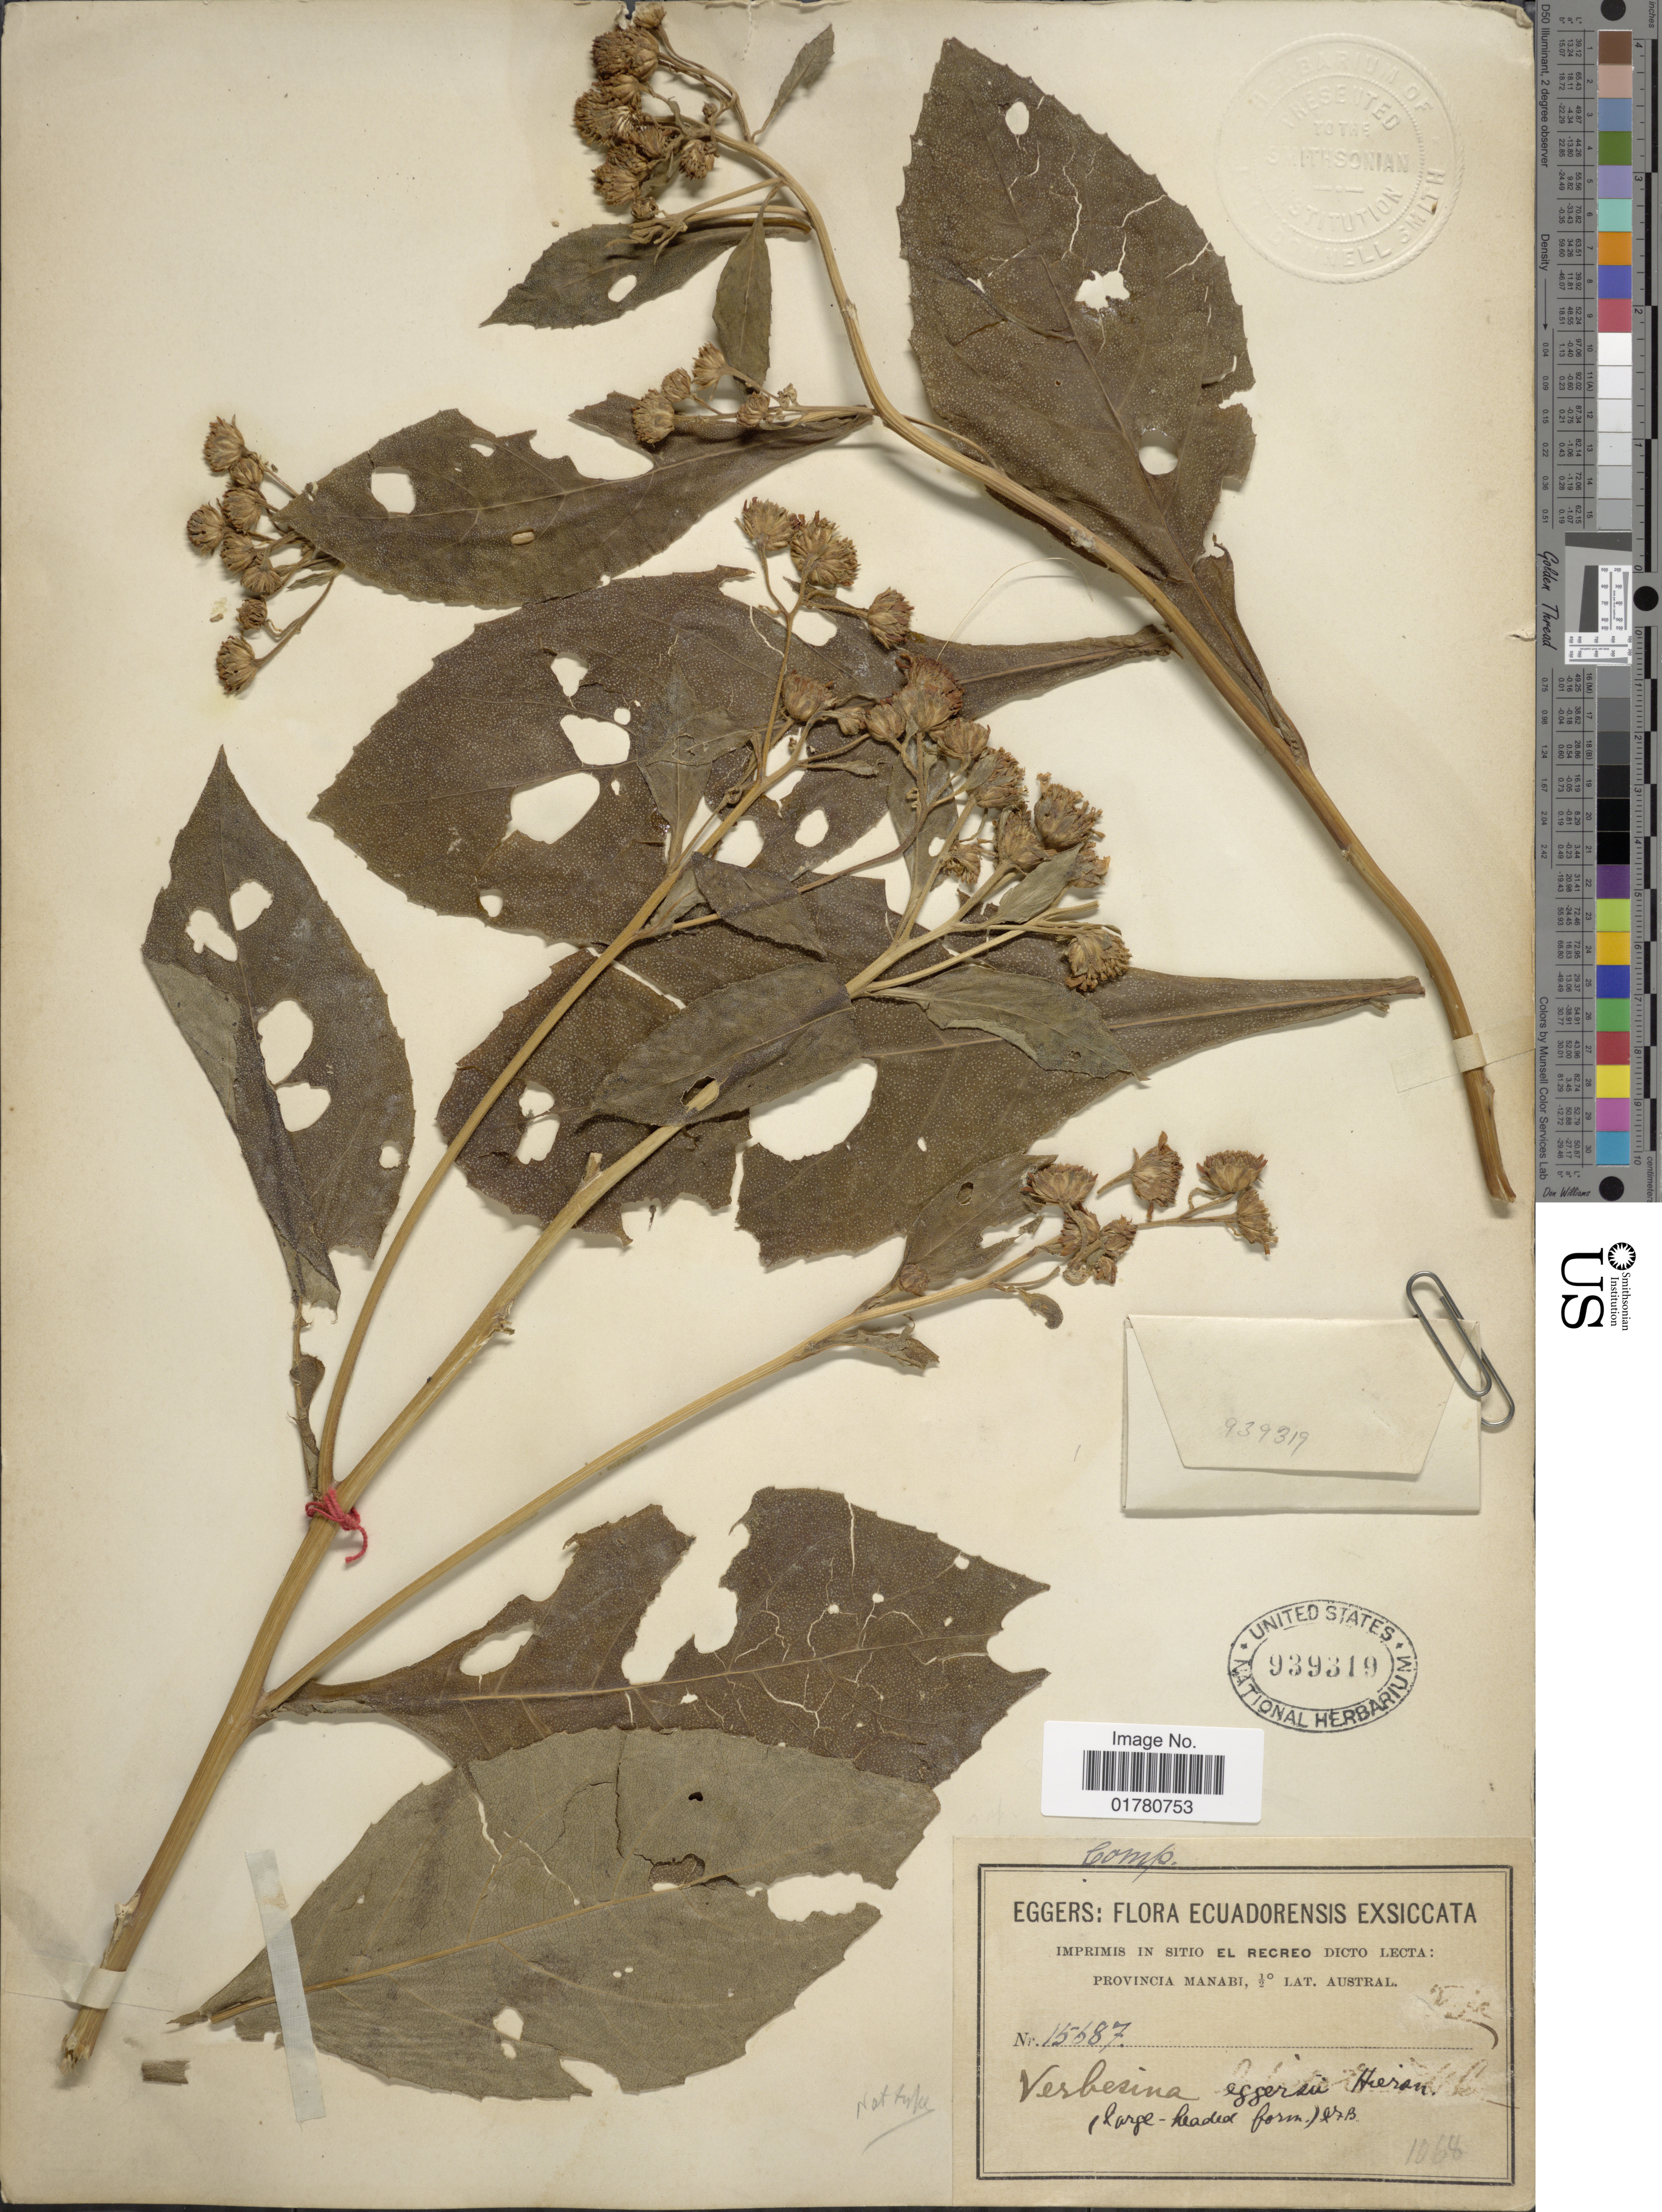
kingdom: Plantae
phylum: Tracheophyta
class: Magnoliopsida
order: Asterales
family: Asteraceae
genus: Verbesina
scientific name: Verbesina eggersii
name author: Hieron.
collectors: -. Eggers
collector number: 15687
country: Ecuador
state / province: Manabí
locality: Impiris in sitio El Recreo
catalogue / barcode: US 939319